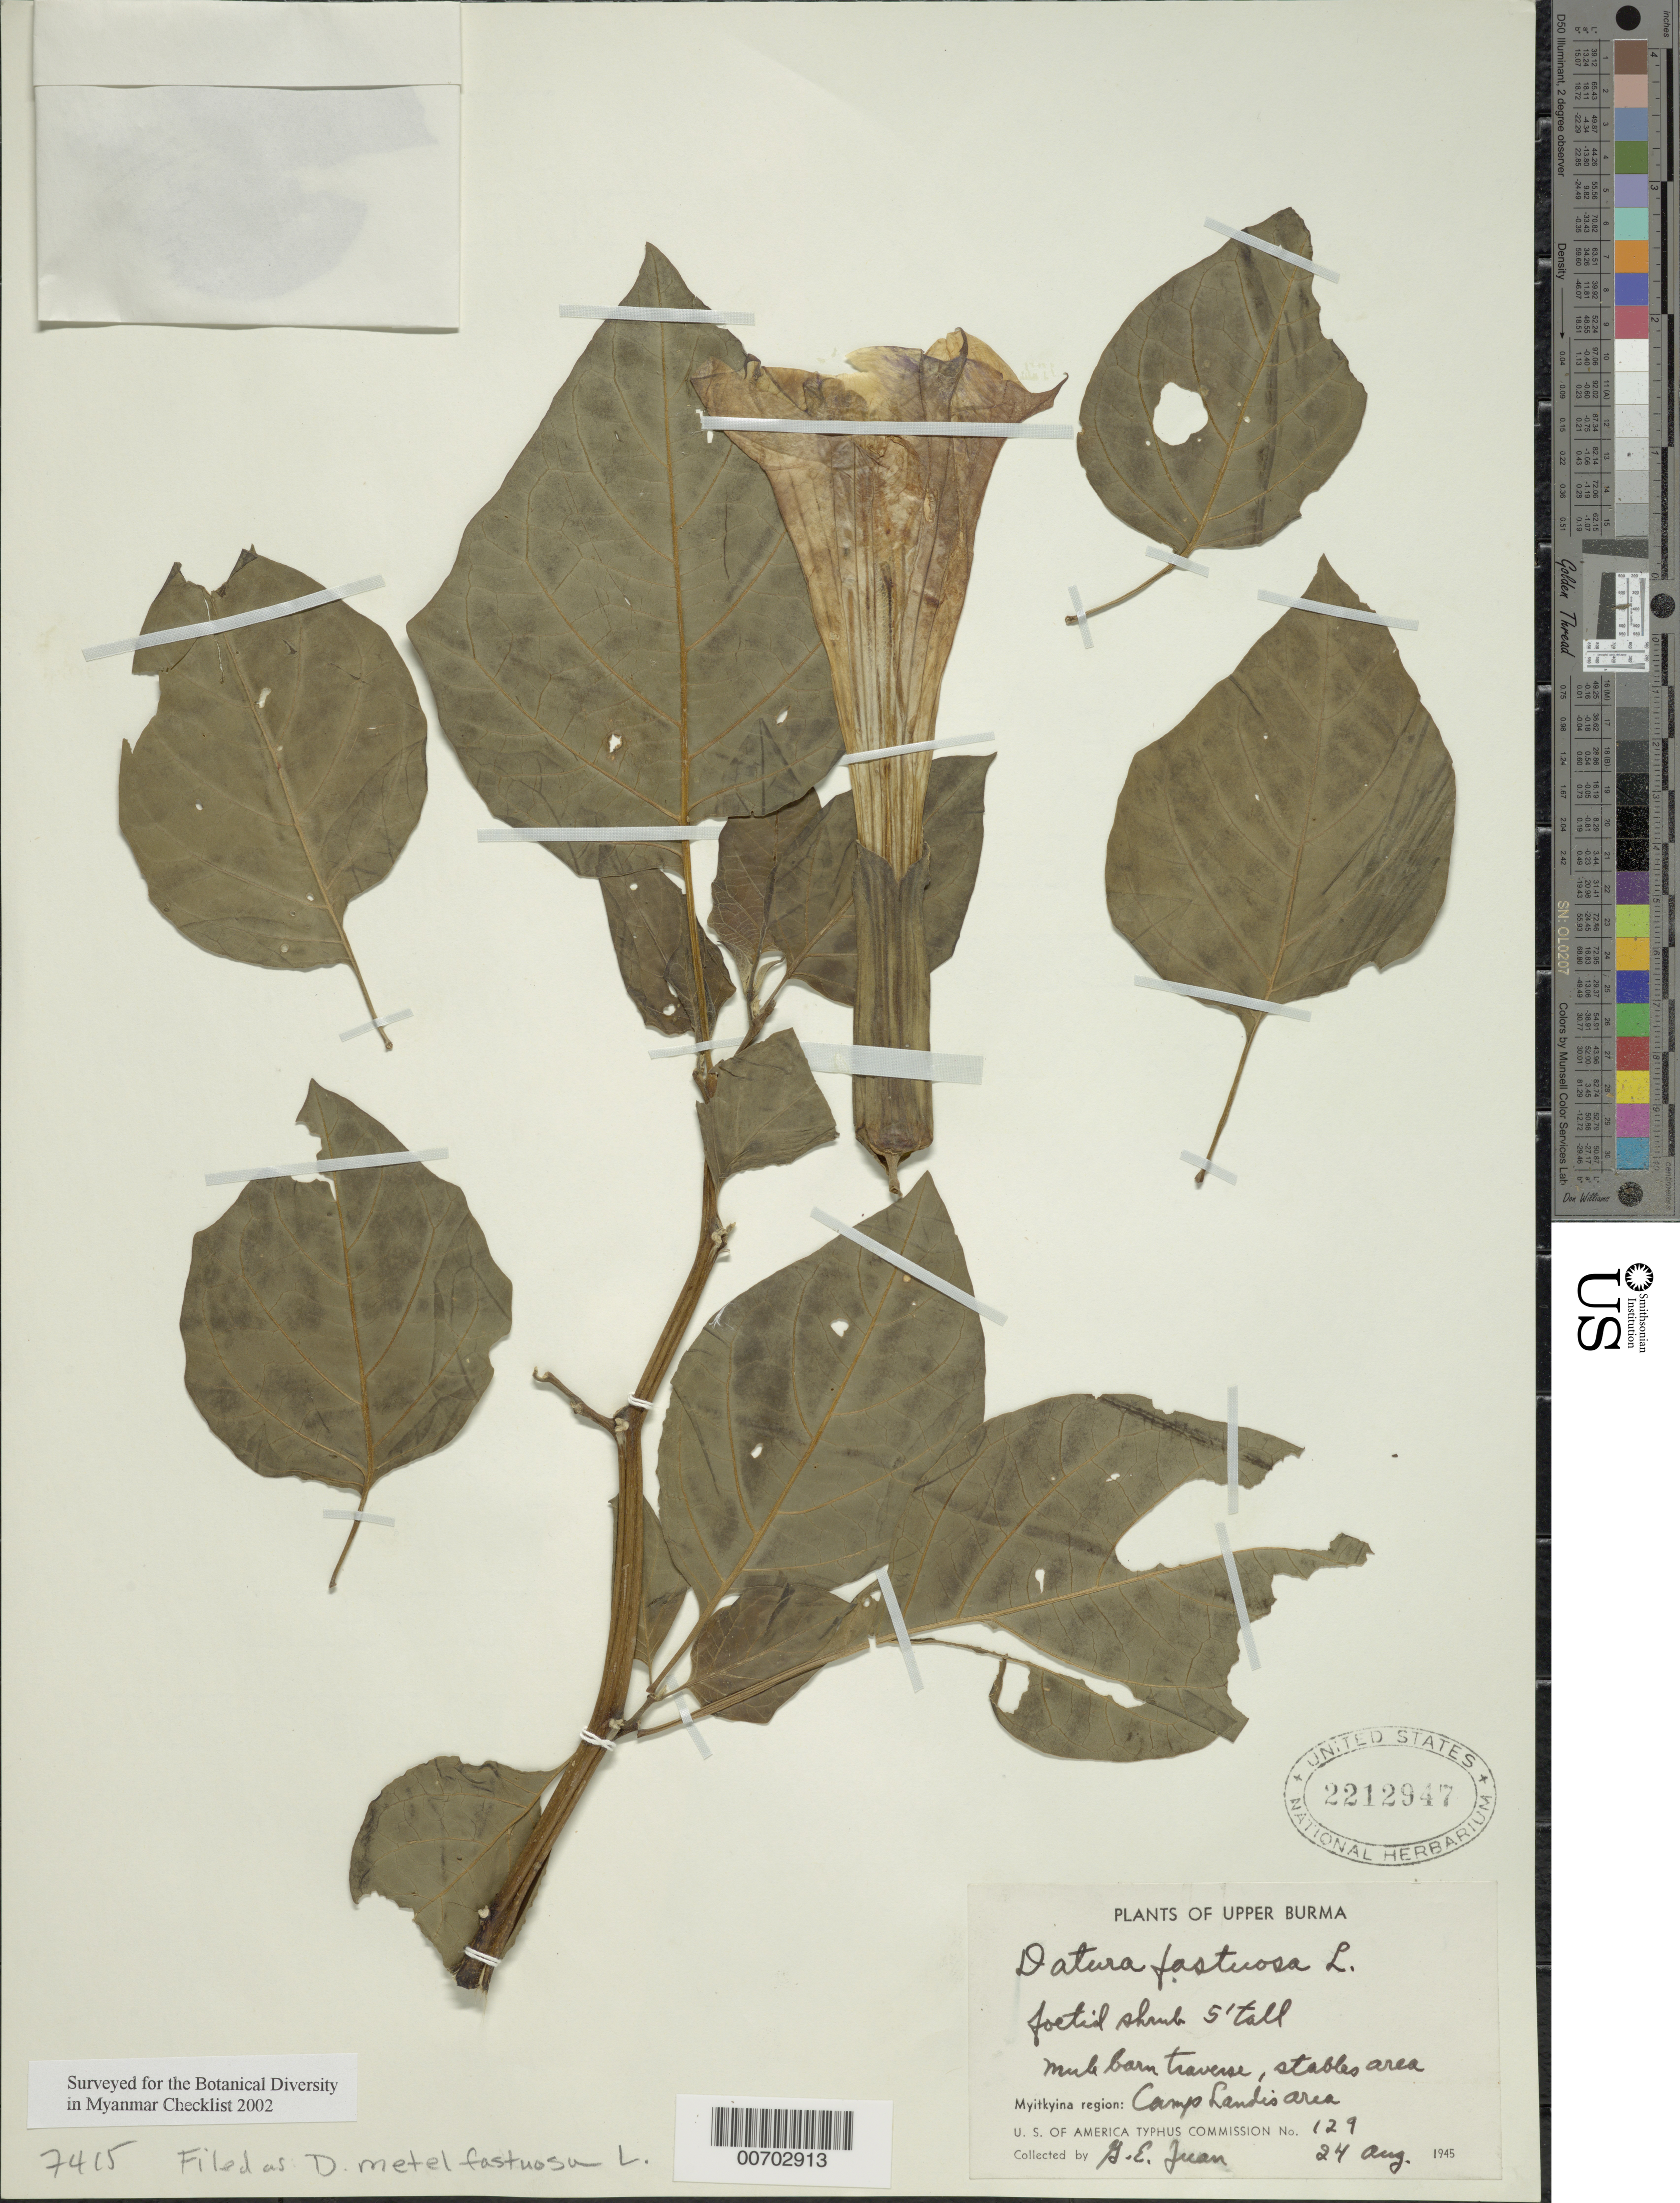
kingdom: Plantae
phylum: Tracheophyta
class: Magnoliopsida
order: Solanales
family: Solanaceae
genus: Datura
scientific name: Datura metel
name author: L.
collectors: G. Juan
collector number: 129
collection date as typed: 24 Aug 1945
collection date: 1945-08-24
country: Myanmar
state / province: Kachin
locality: Myitkyina, Camp Landis area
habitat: Stables area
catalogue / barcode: US 2212947